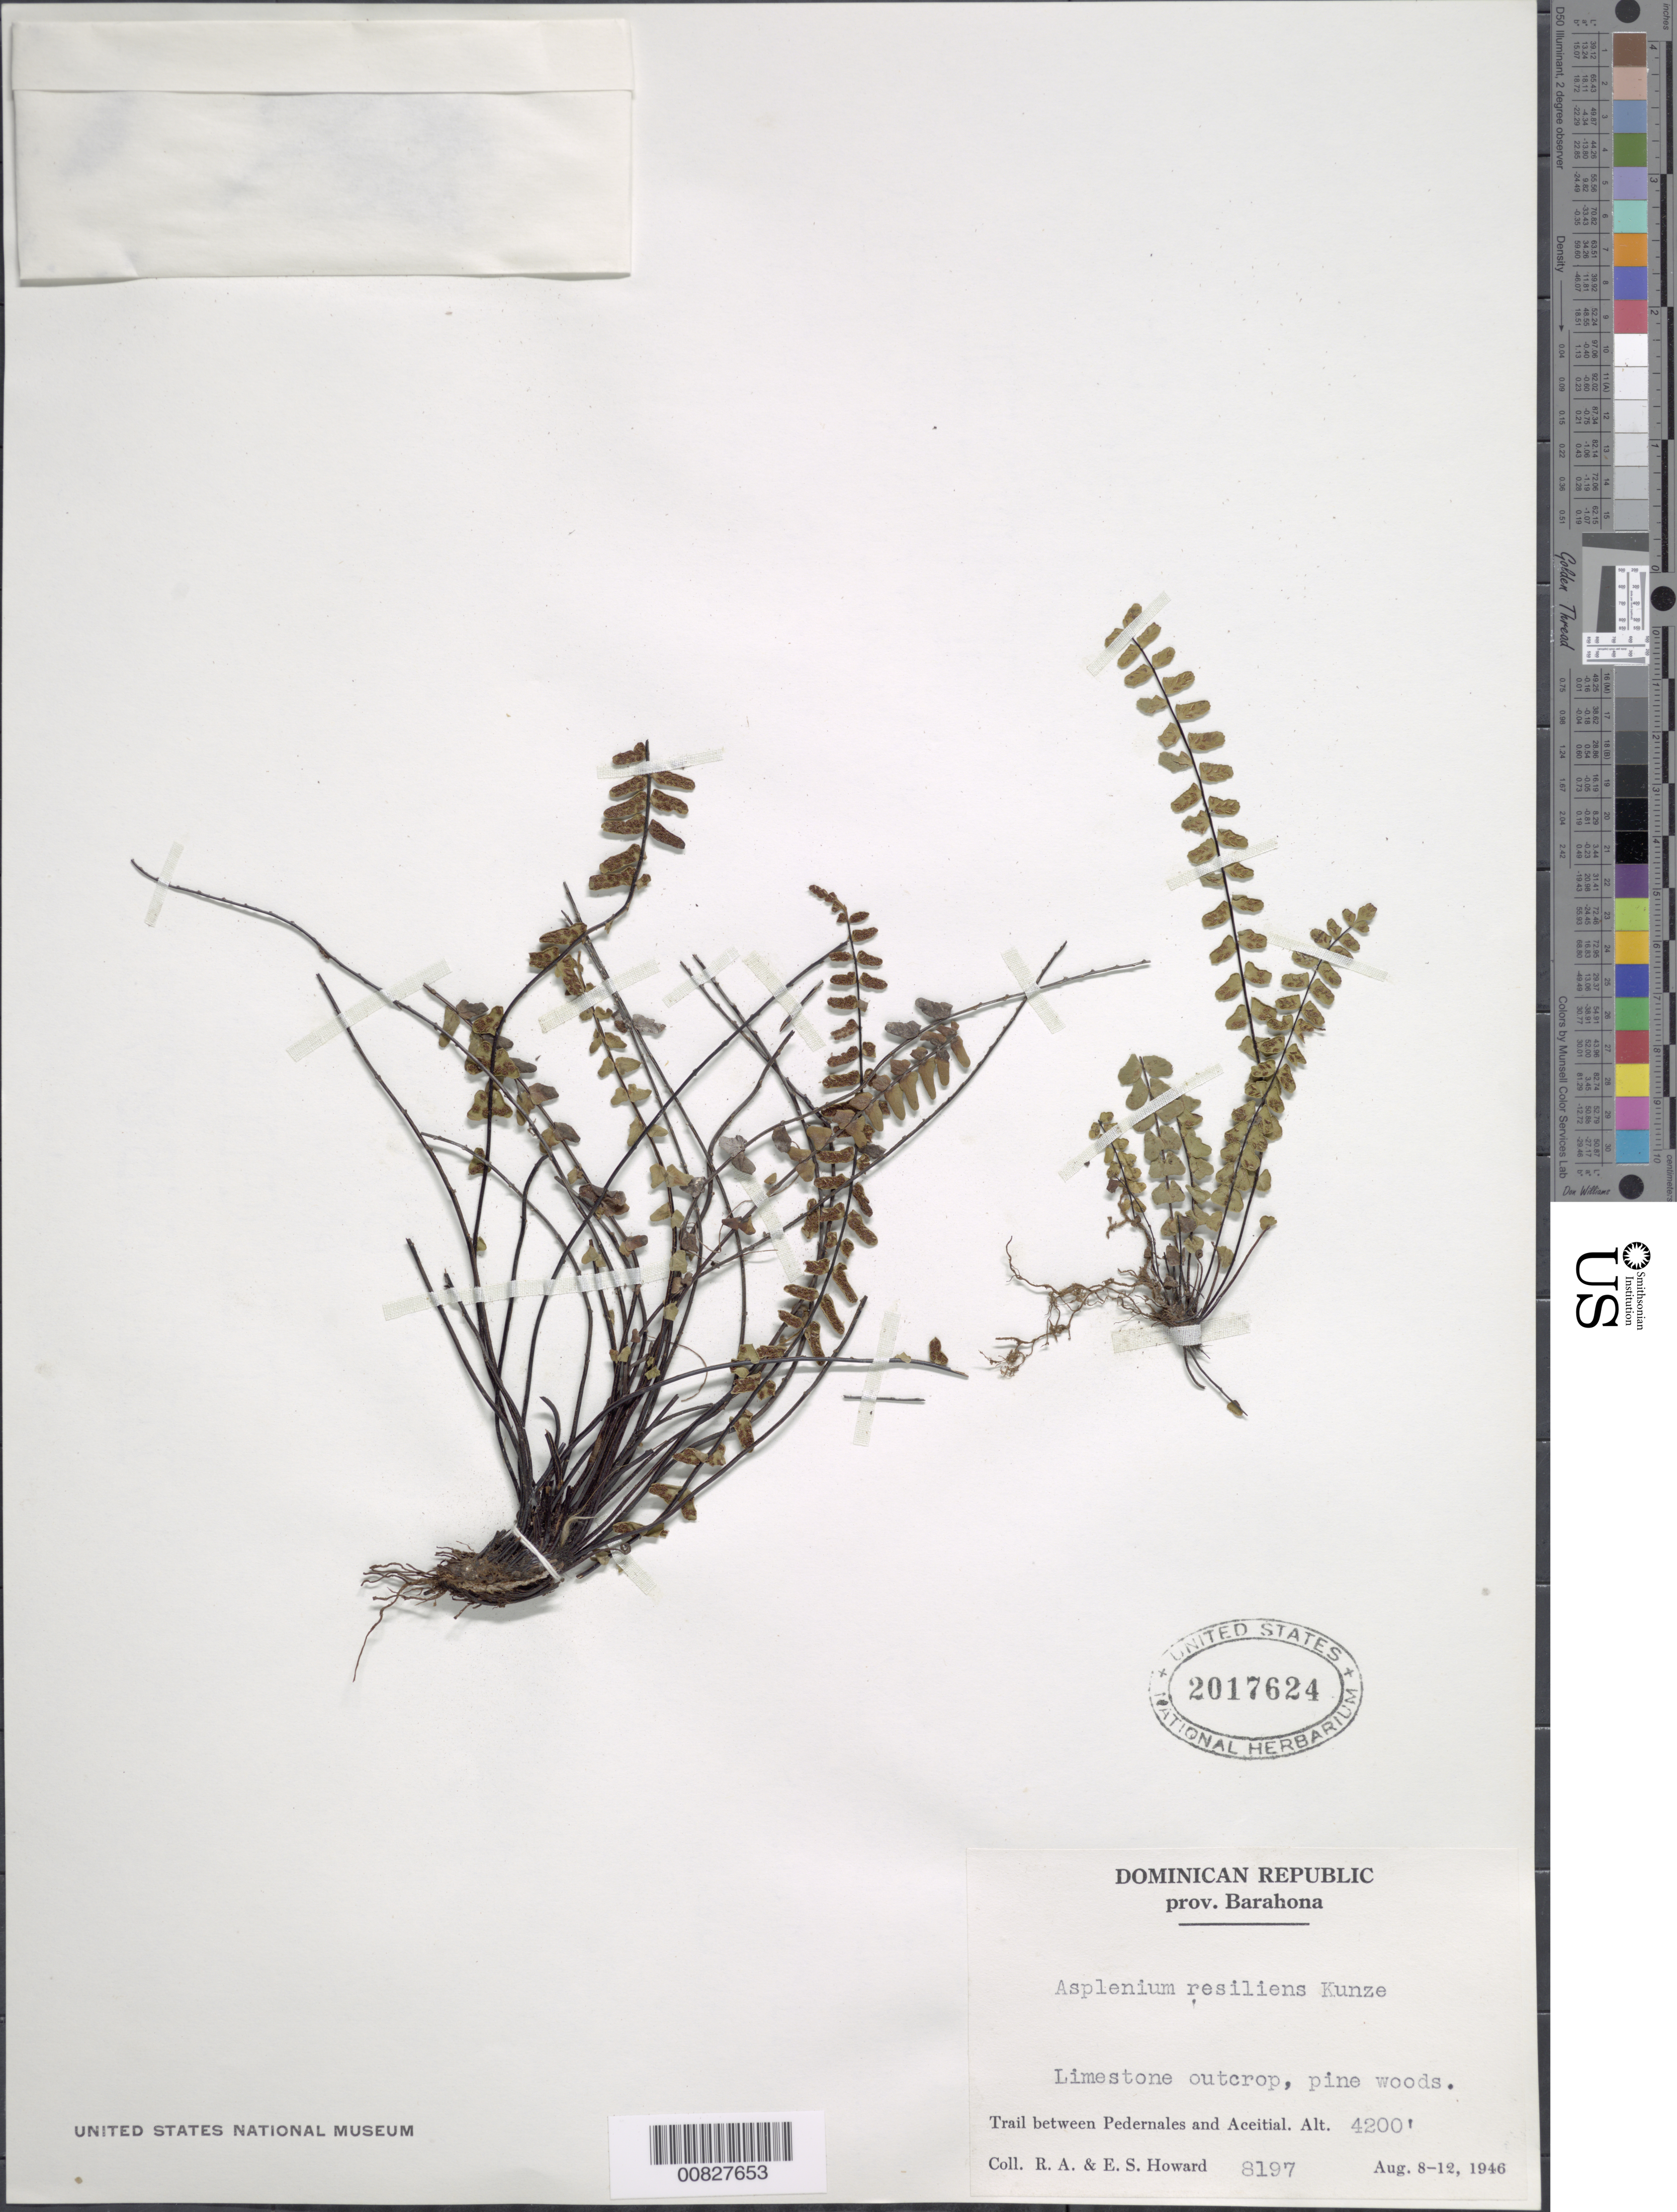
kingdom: Plantae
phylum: Tracheophyta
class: Polypodiopsida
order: Polypodiales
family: Aspleniaceae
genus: Asplenium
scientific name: Asplenium resiliens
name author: Kunze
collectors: R. A. Howard & E. S. Howard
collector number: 8197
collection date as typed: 08 Aug 1946 to 12 Aug 1946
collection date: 1946-08-08/1946-08-12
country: Dominican Republic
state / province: Barahona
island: Hispaniola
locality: Pedernales to Aceitial trail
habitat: Limestone outcrop, pine woods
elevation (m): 1280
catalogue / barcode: US 2017624